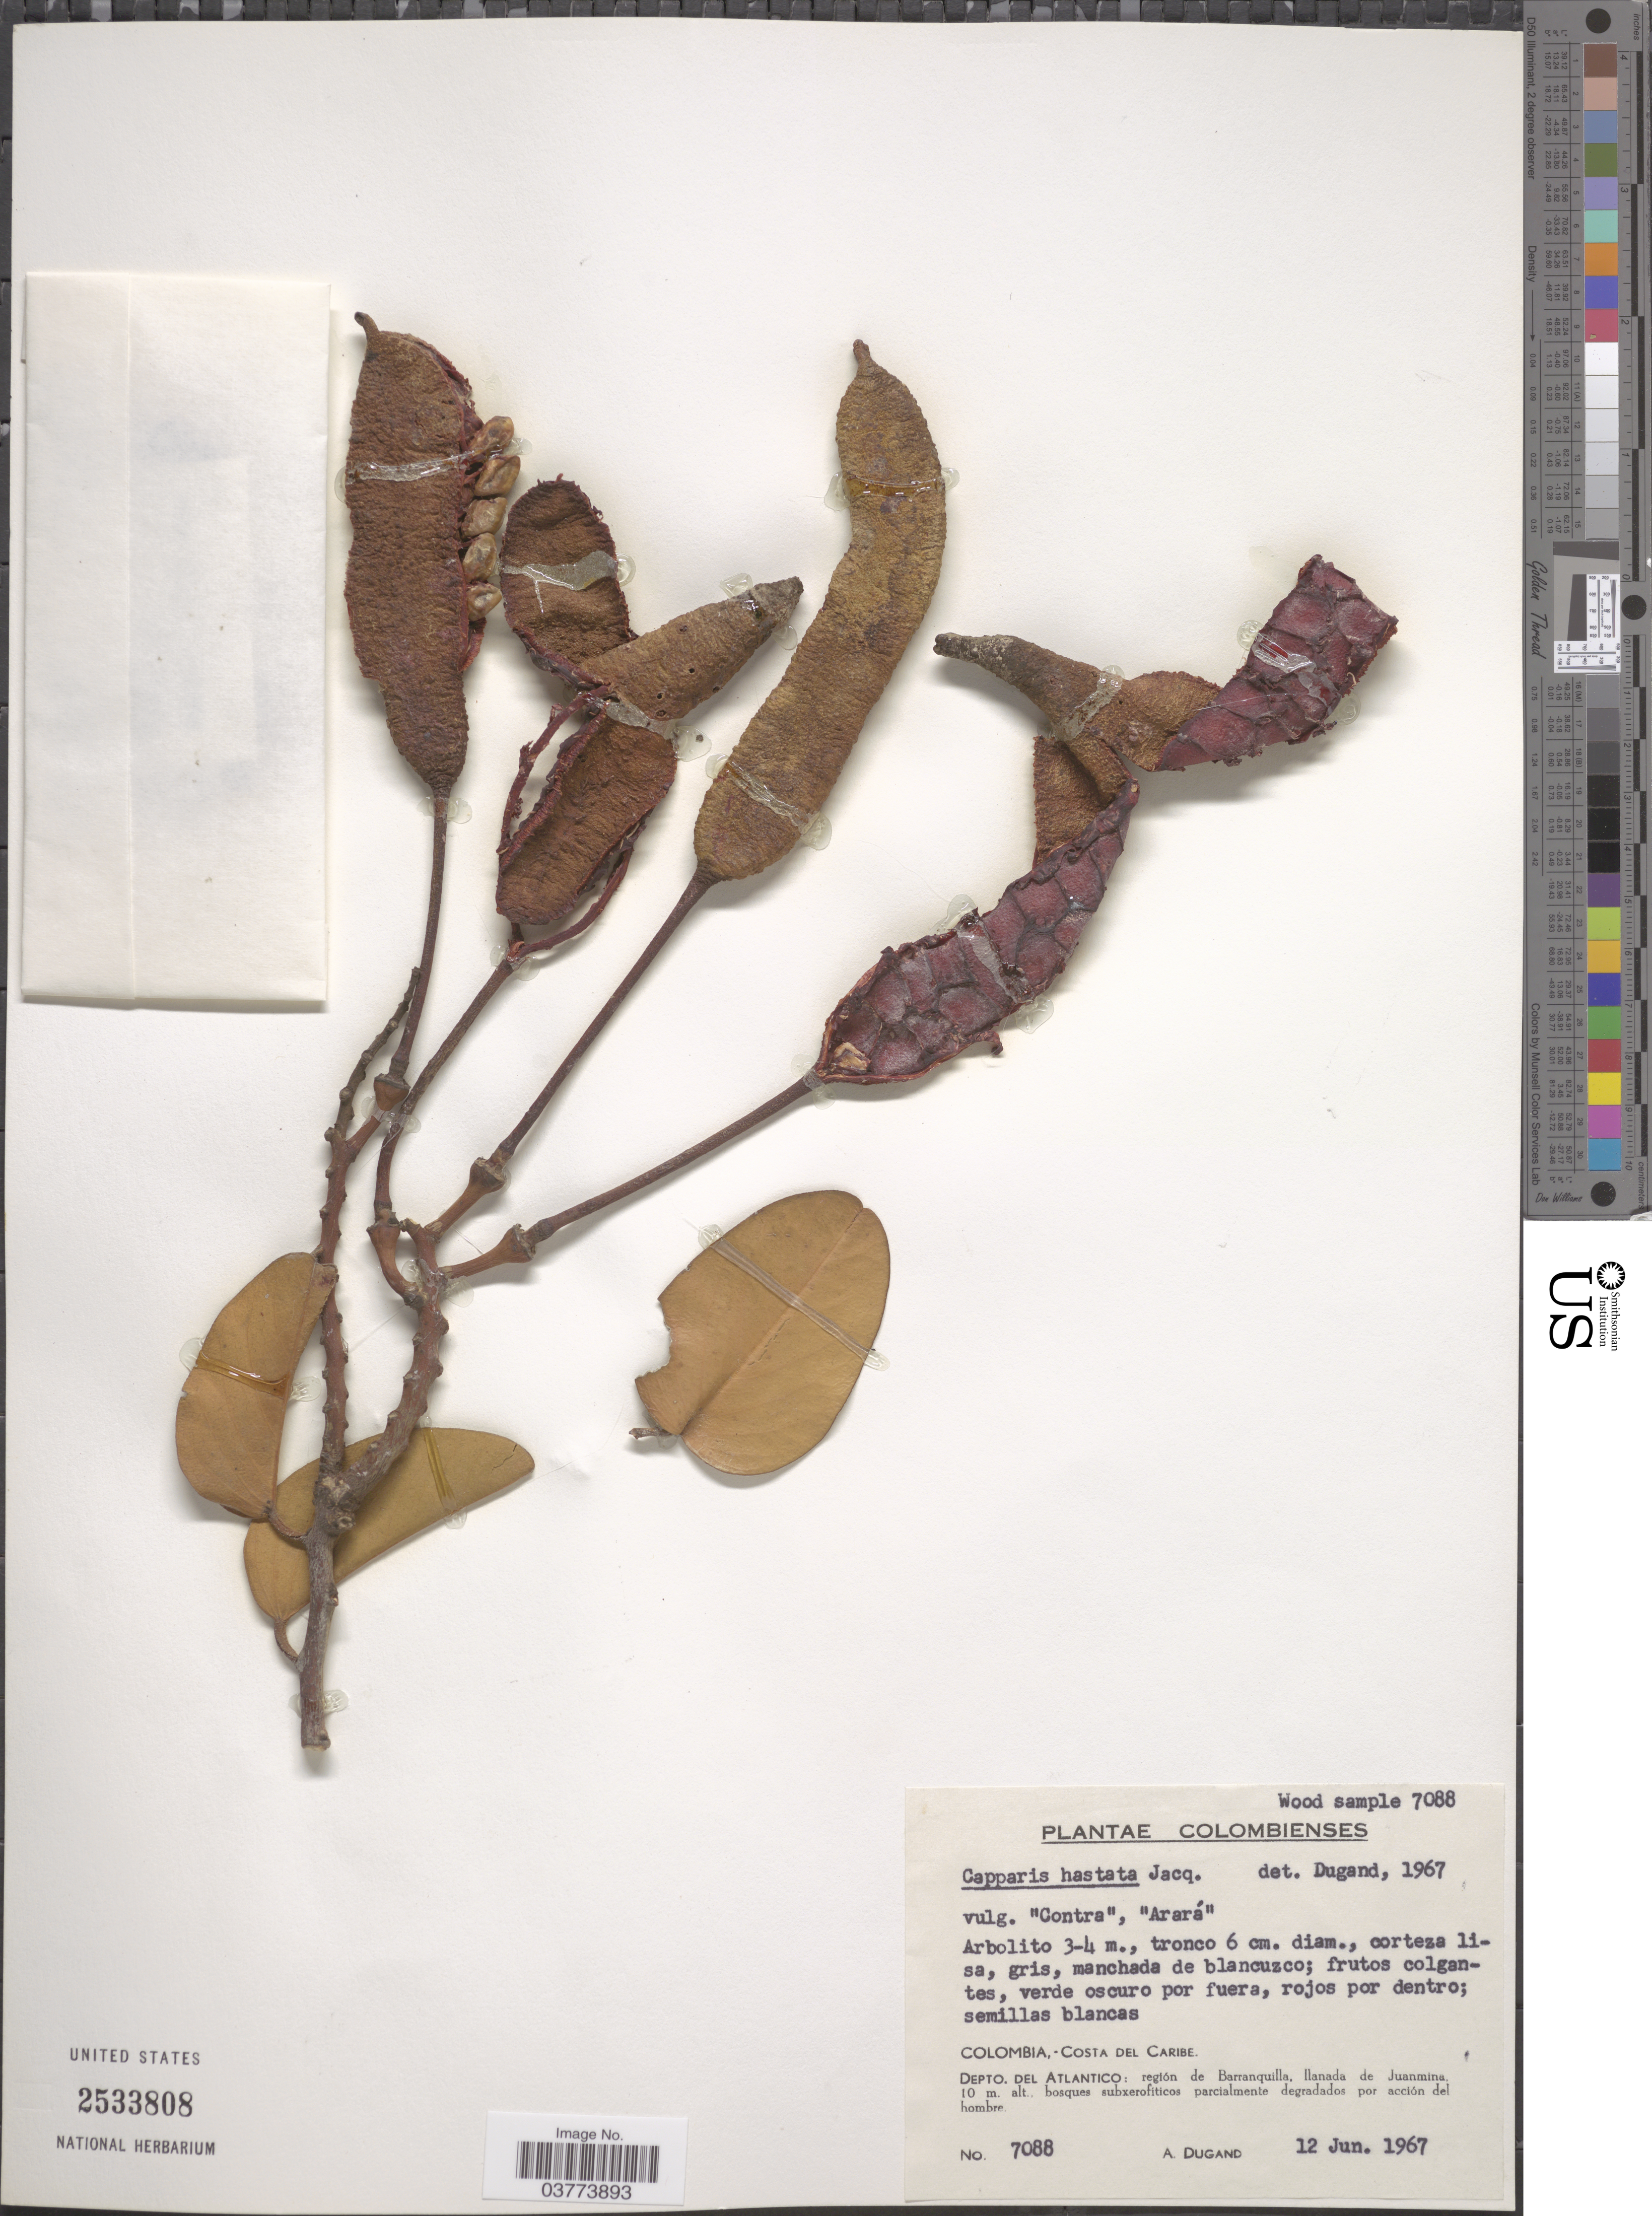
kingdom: Plantae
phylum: Tracheophyta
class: Magnoliopsida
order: Brassicales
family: Capparaceae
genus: Cynophalla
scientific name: Cynophalla hastata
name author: (Jacq.) J. Presl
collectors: A. Dugand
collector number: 7088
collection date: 1967-06-12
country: Colombia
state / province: Atlántico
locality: Costa del Caribe. Depto. del Atlantico: región de Barranquilla, llanada de Juanmina.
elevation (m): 10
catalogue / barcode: US 2533808